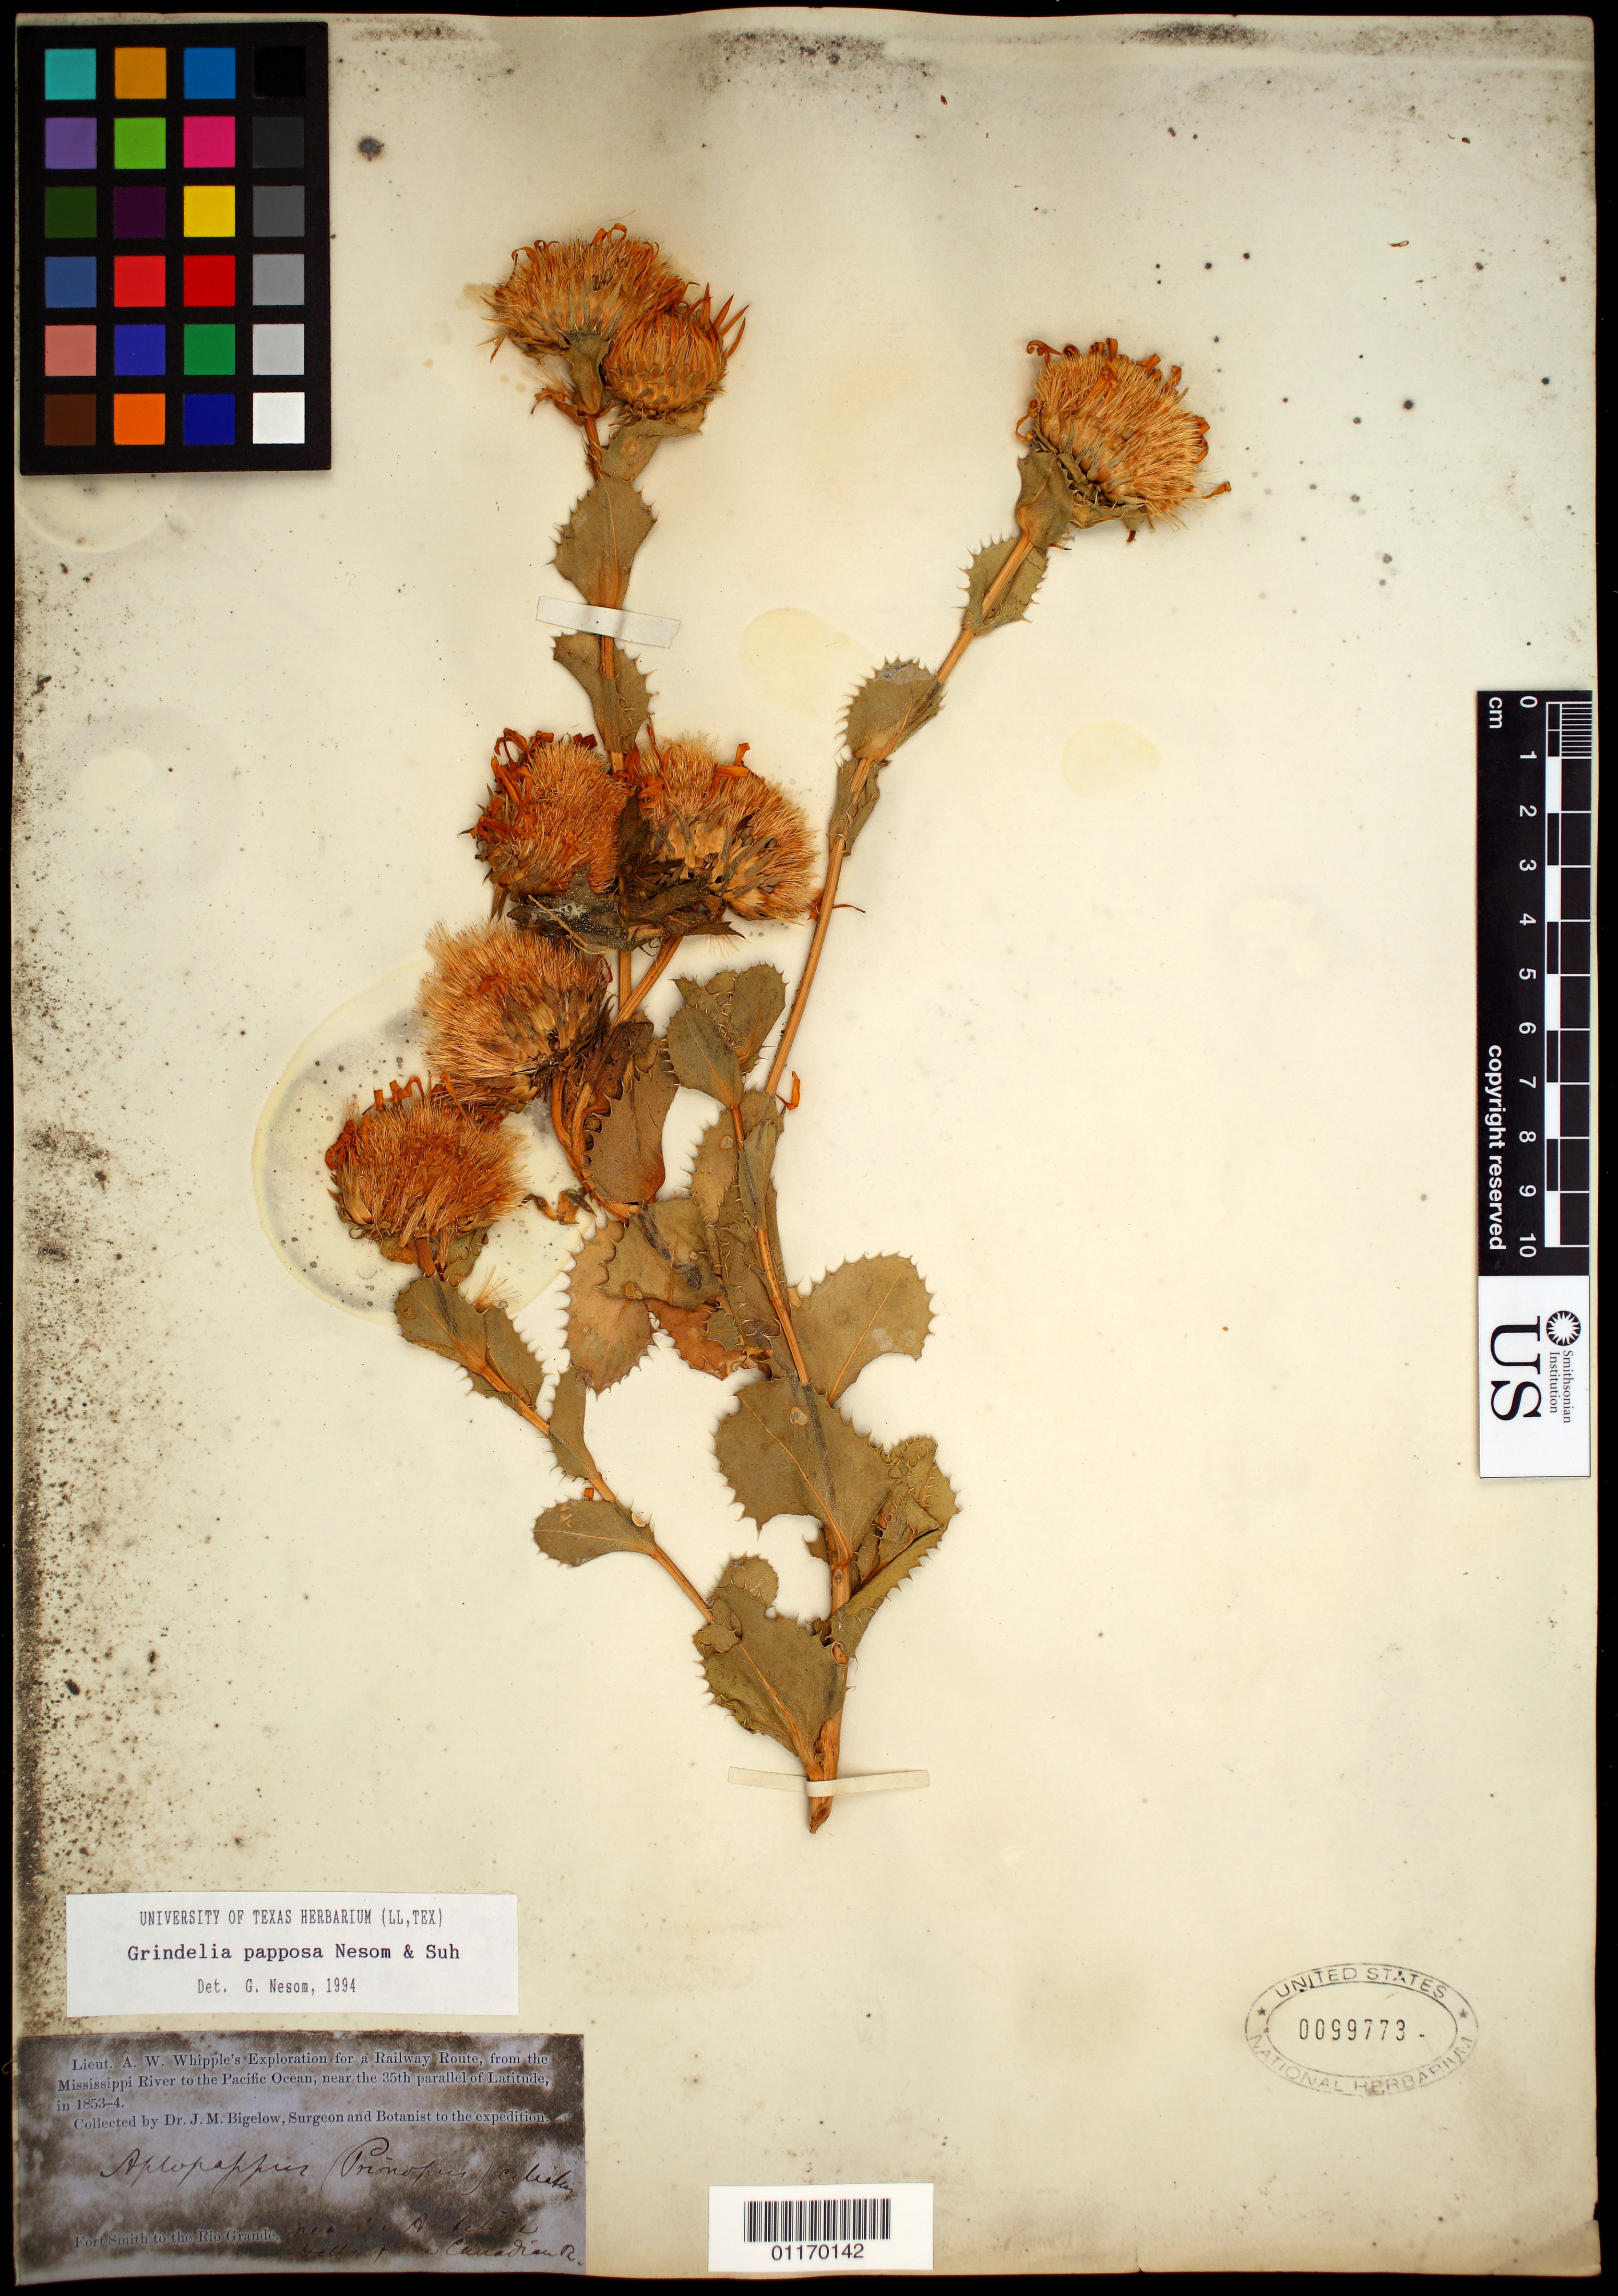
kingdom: Plantae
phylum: Tracheophyta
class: Magnoliopsida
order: Asterales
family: Asteraceae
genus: Grindelia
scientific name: Grindelia papposa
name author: G.L. Nesom & Suh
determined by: Nesom, Guy L.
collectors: J. M. Bigelow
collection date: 1853/1854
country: United States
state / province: Oklahoma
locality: near Antilope Hills of the Canadian River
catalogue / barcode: US 99773